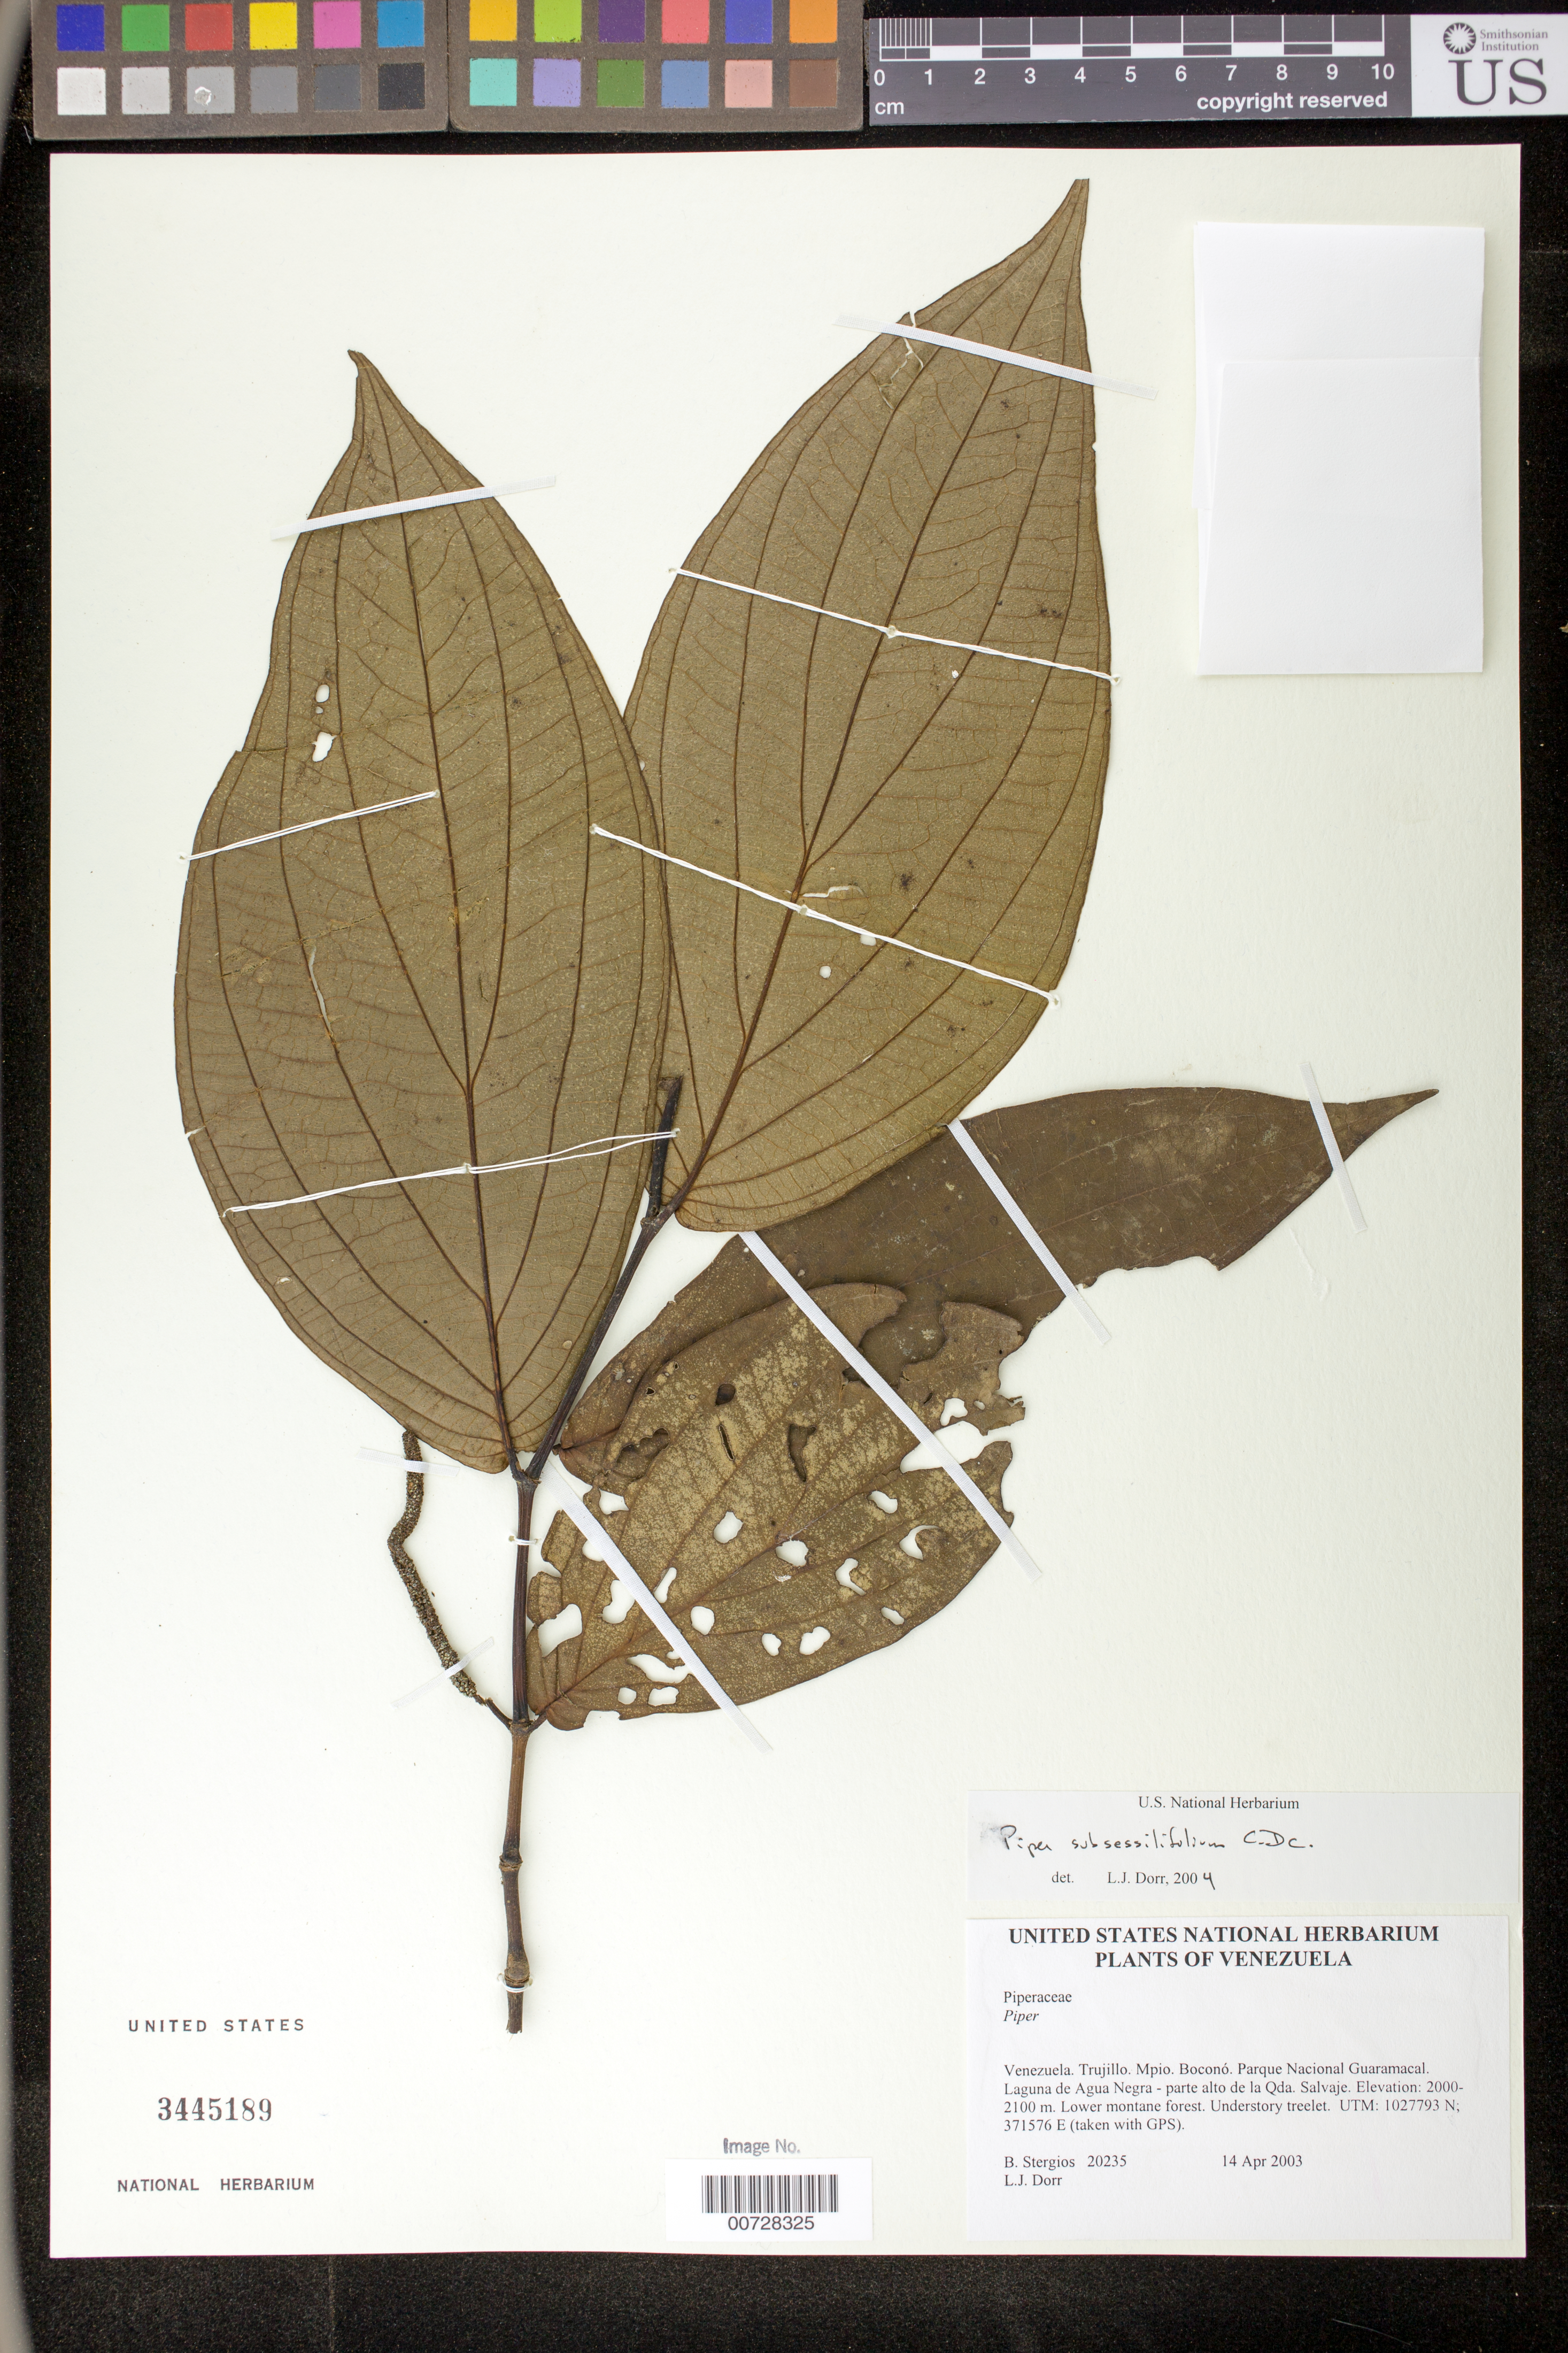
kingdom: Plantae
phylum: Tracheophyta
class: Magnoliopsida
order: Piperales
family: Piperaceae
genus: Piper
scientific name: Piper morii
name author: (Steyerm.) Dorr, L. J. & Niño, M.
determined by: Dorr, L. J., (BOT), Smithsonian Institution - National Museum of Natural History (UNITED STATES)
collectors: B. G. Stergios & L. J. Dorr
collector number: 20235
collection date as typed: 14 Apr 2003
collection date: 2003-04-14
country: Venezuela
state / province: Trujillo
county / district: Boconó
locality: Parque Nacional Guaramacal. Laguna de Agua Negra - parte alto de la Qda. Salvaje.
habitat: Lower montane forest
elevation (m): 2000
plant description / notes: PORT, US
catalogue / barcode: US 3445189